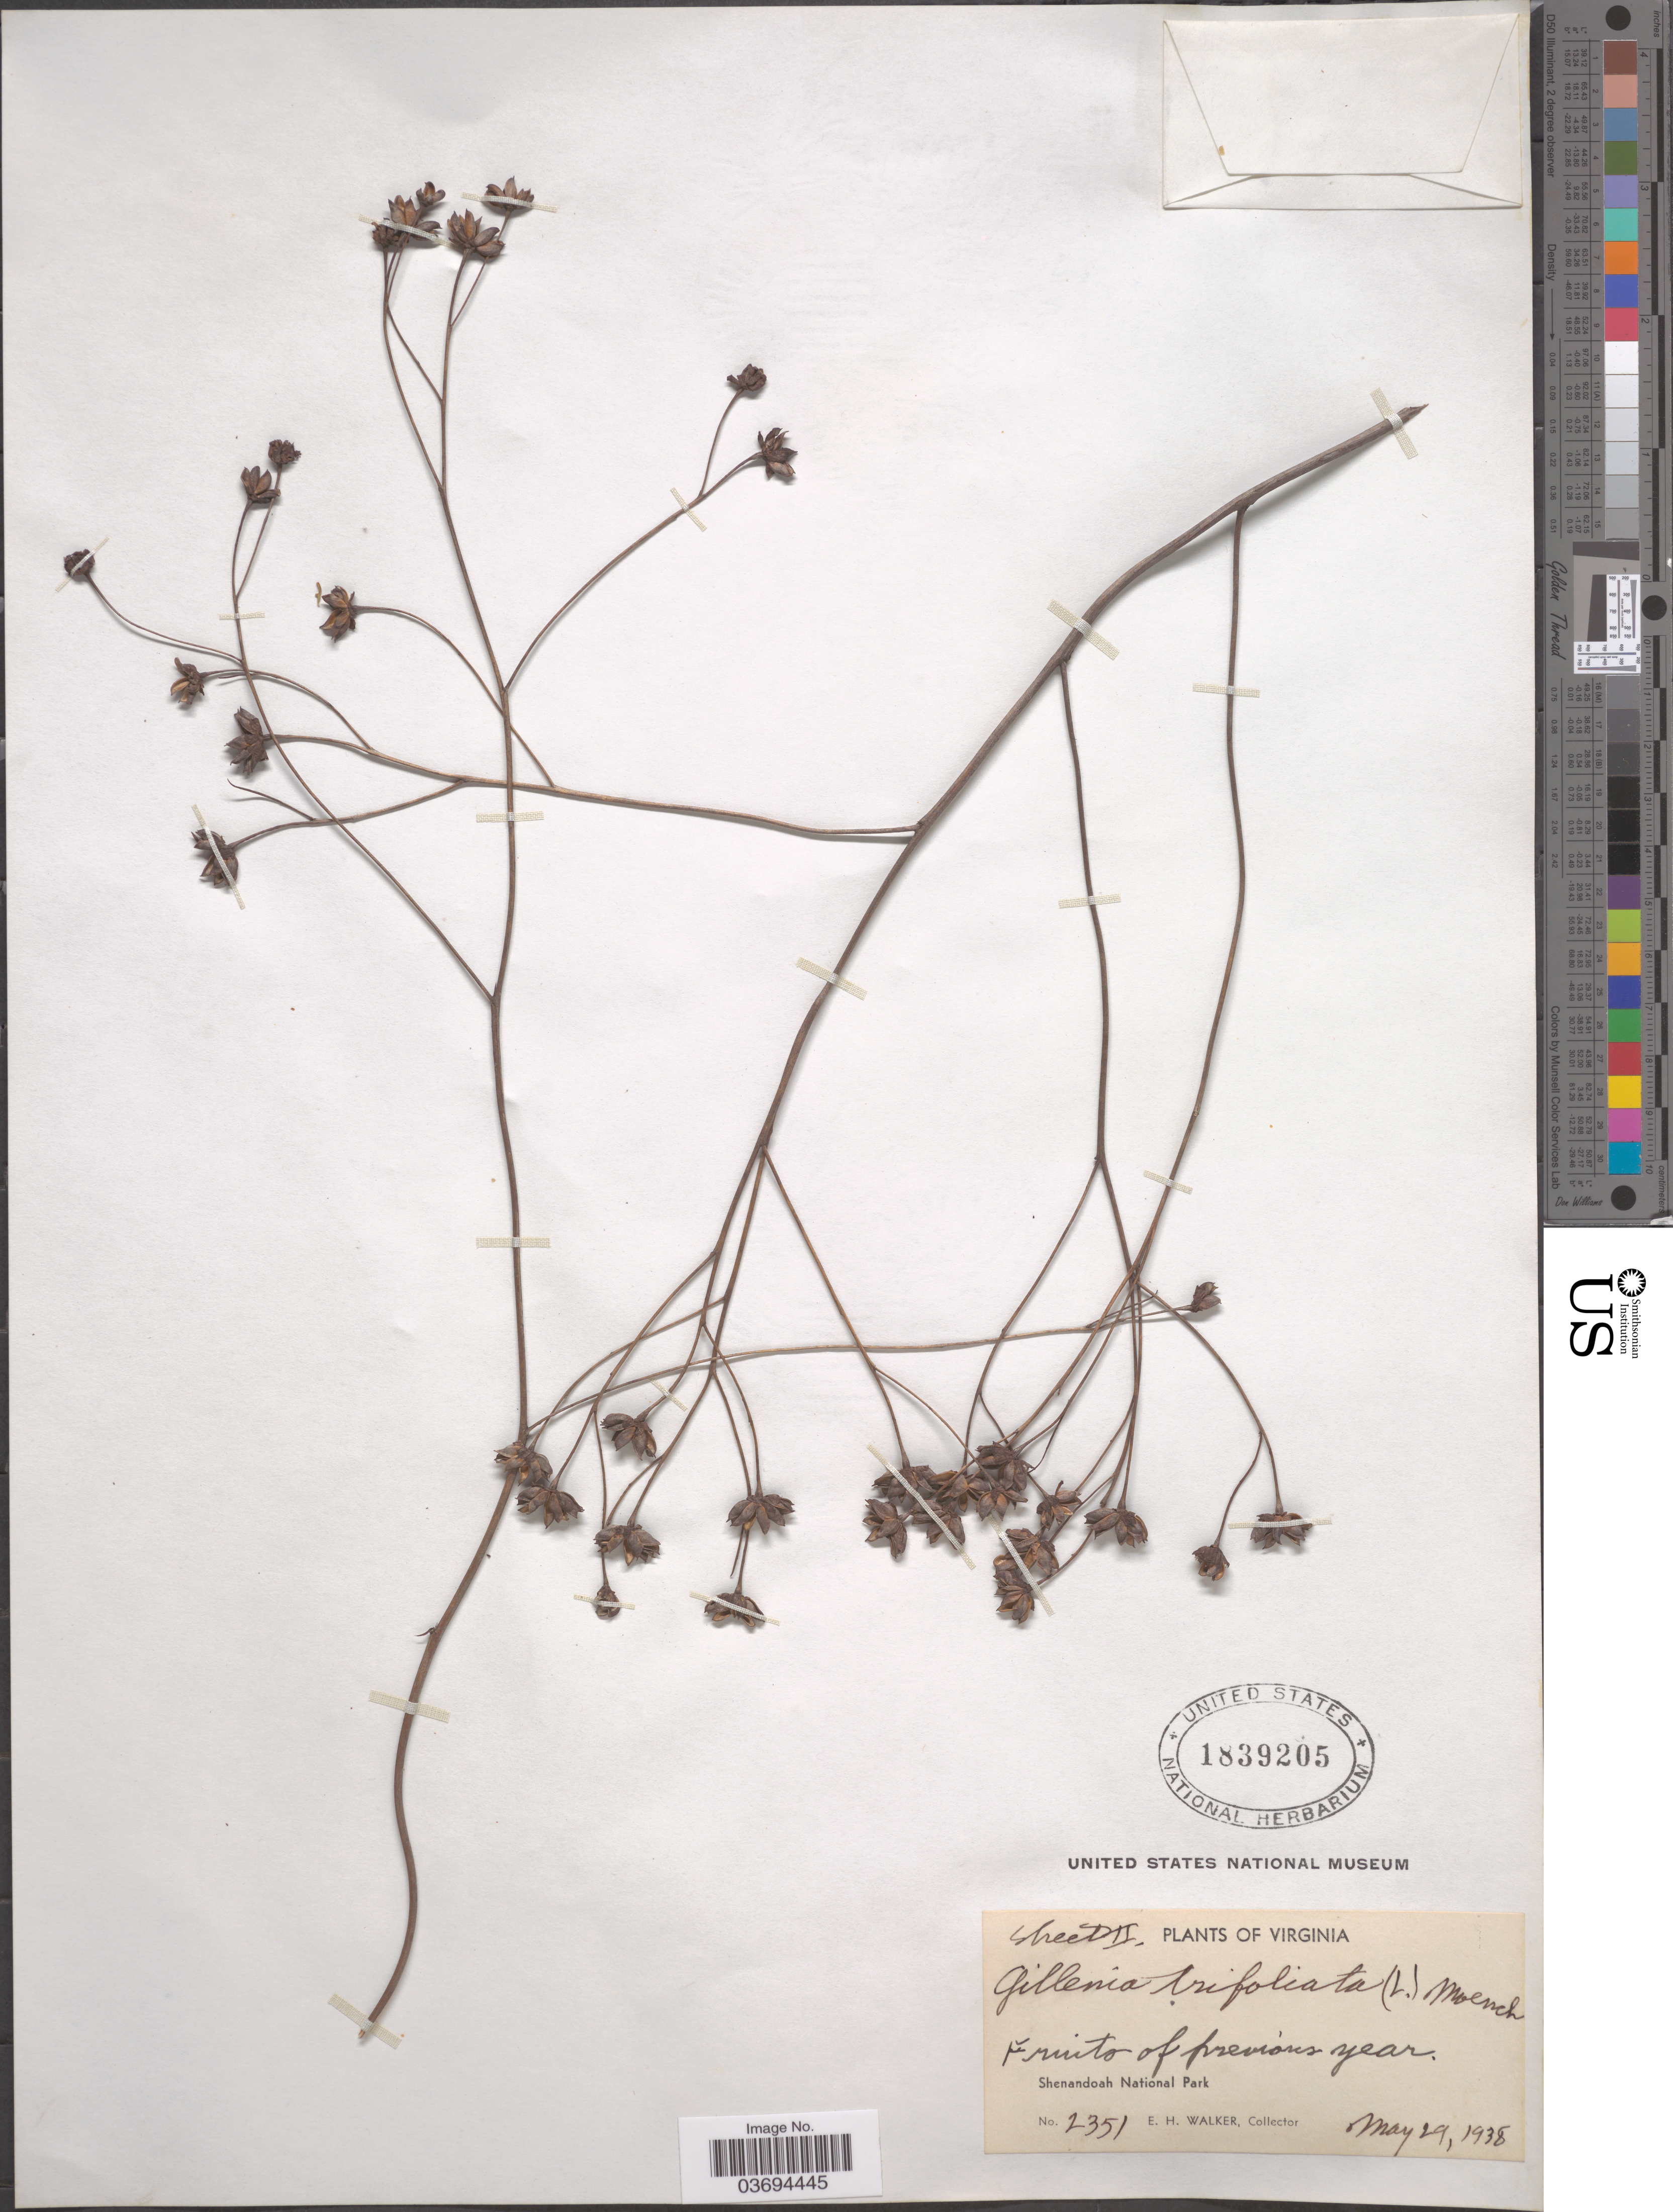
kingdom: Plantae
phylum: Tracheophyta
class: Magnoliopsida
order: Rosales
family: Rosaceae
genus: Gillenia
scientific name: Gillenia trifoliata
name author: (L.) Moench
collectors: E. H. Walker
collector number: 2351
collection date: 1938-05-29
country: United States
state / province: Virginia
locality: Shenandoah National Park.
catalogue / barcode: US 1839205